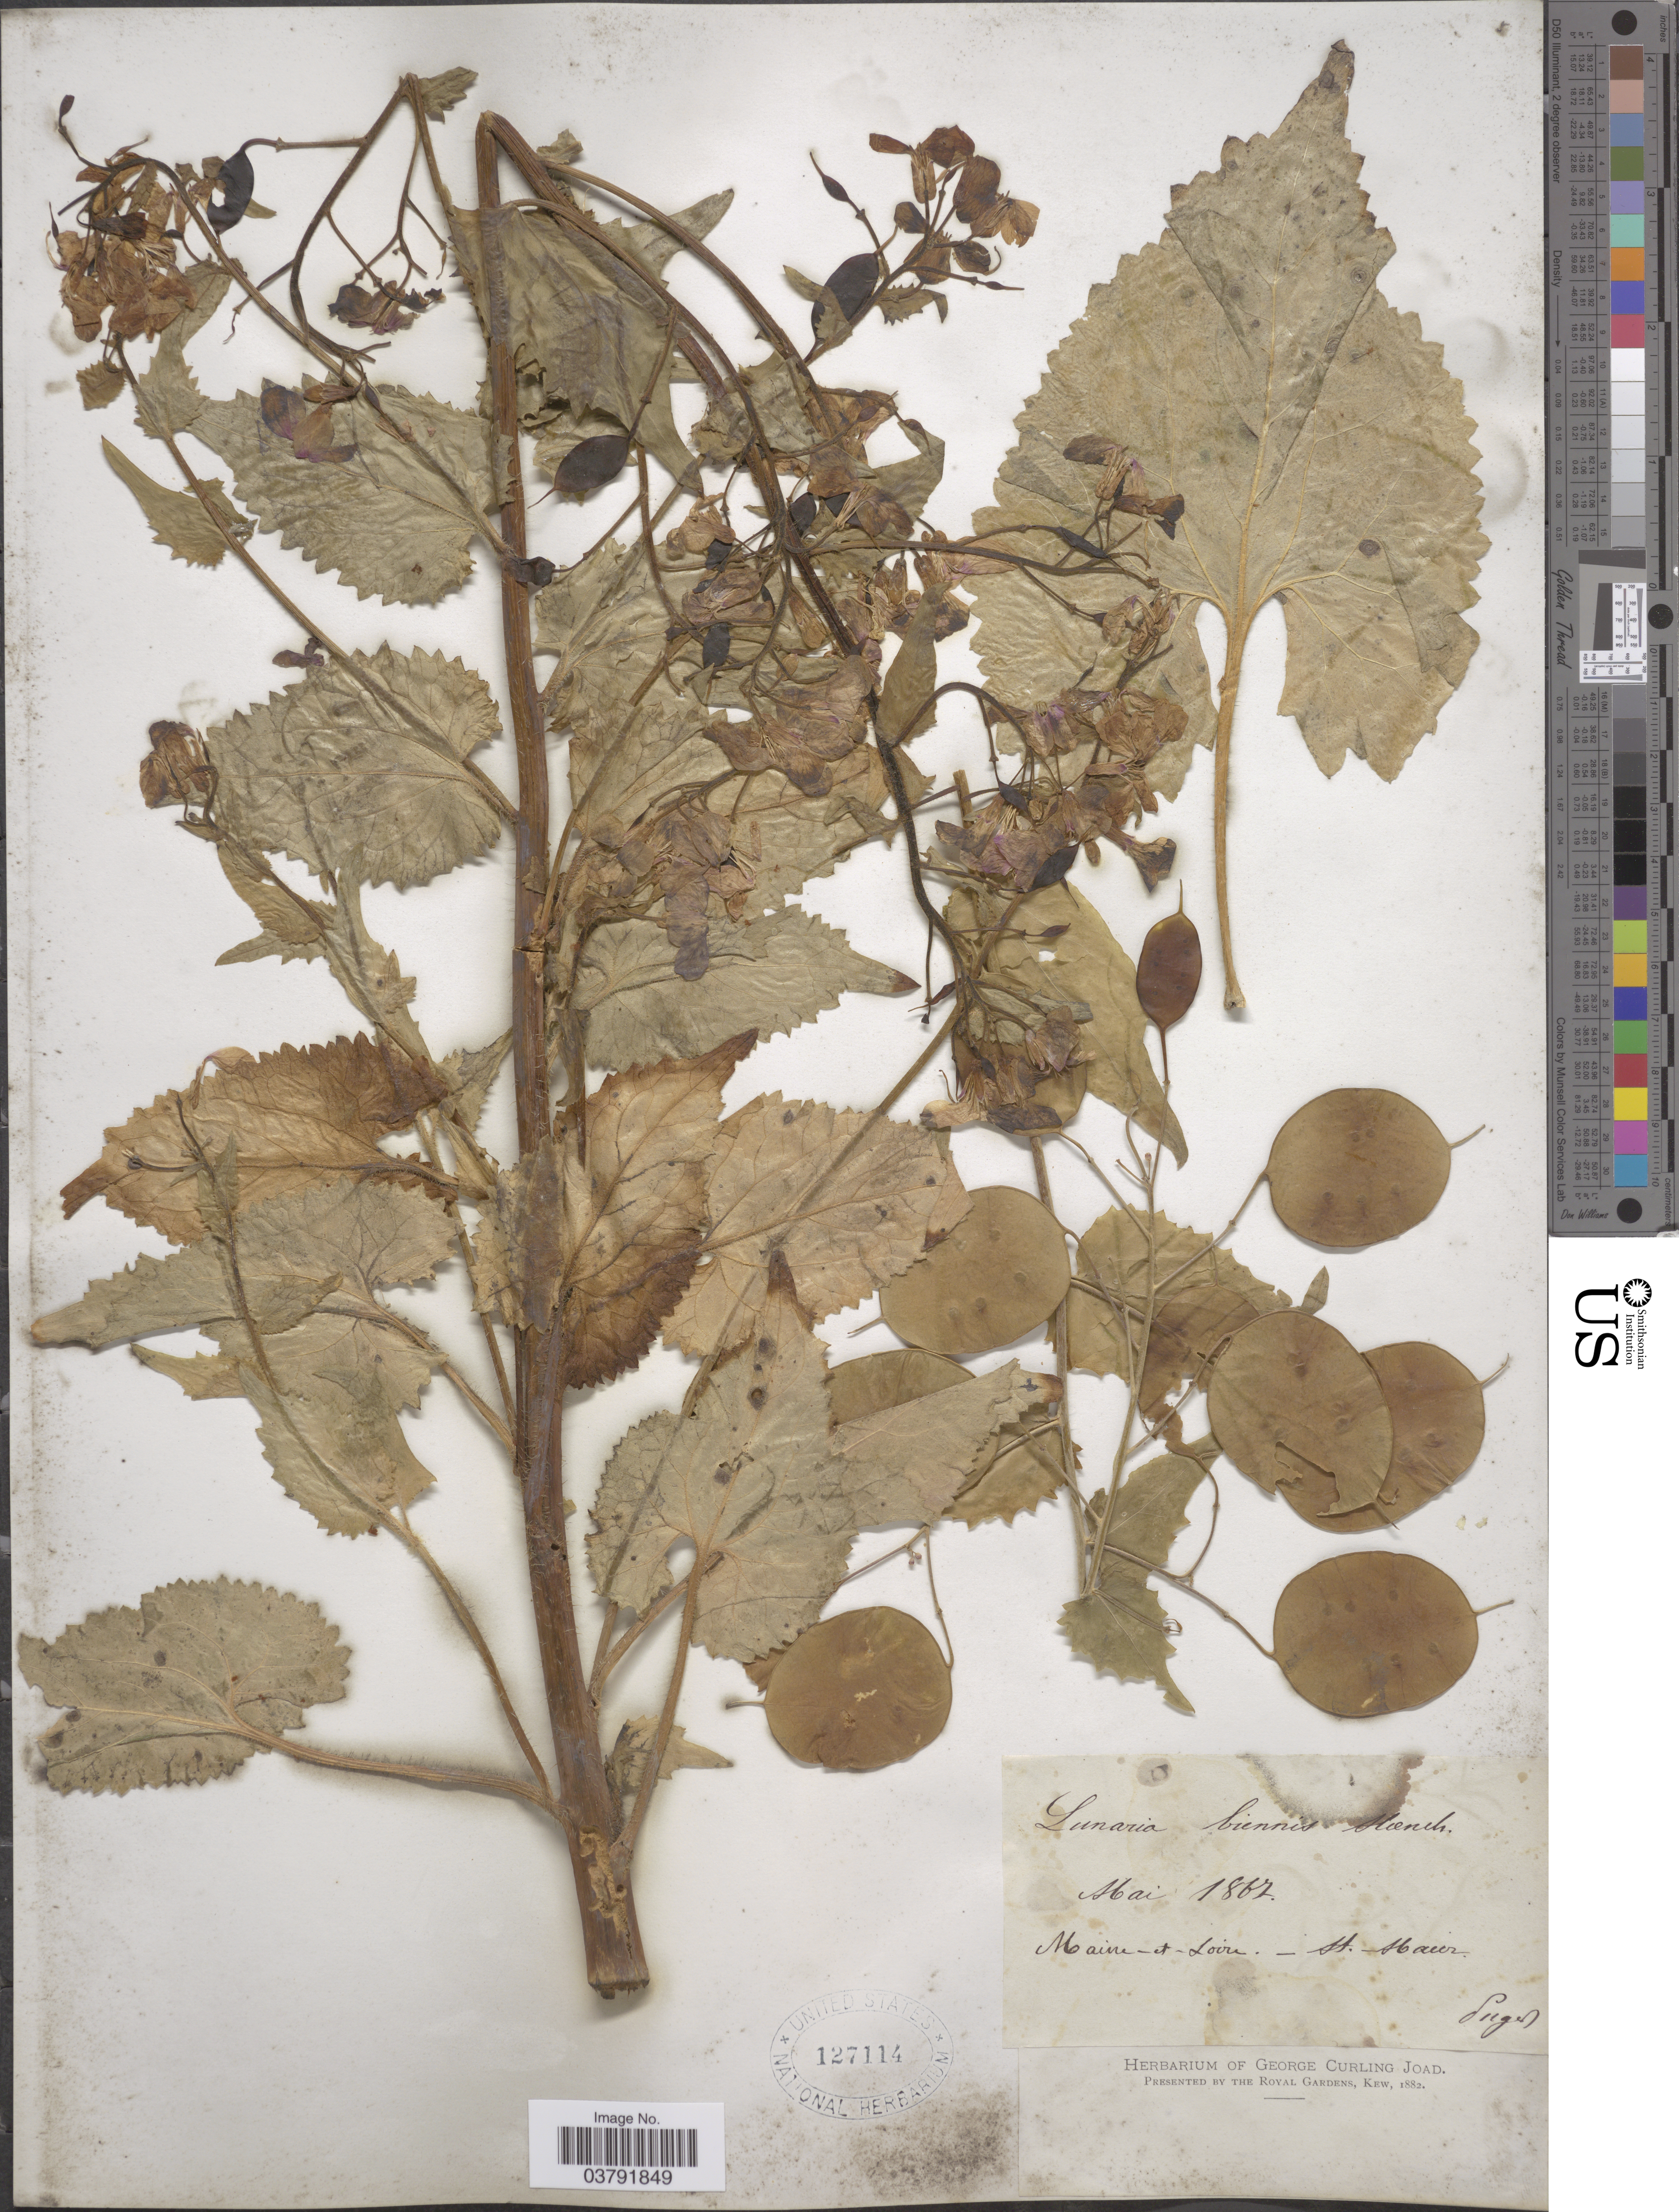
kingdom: Plantae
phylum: Tracheophyta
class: Magnoliopsida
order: Brassicales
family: Brassicaceae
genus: Lunaria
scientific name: Lunaria biennis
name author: Moench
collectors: -. Puget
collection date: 1867-05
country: France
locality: Maine-et-Loire. St. Haur [interpreted].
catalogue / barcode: US 127114